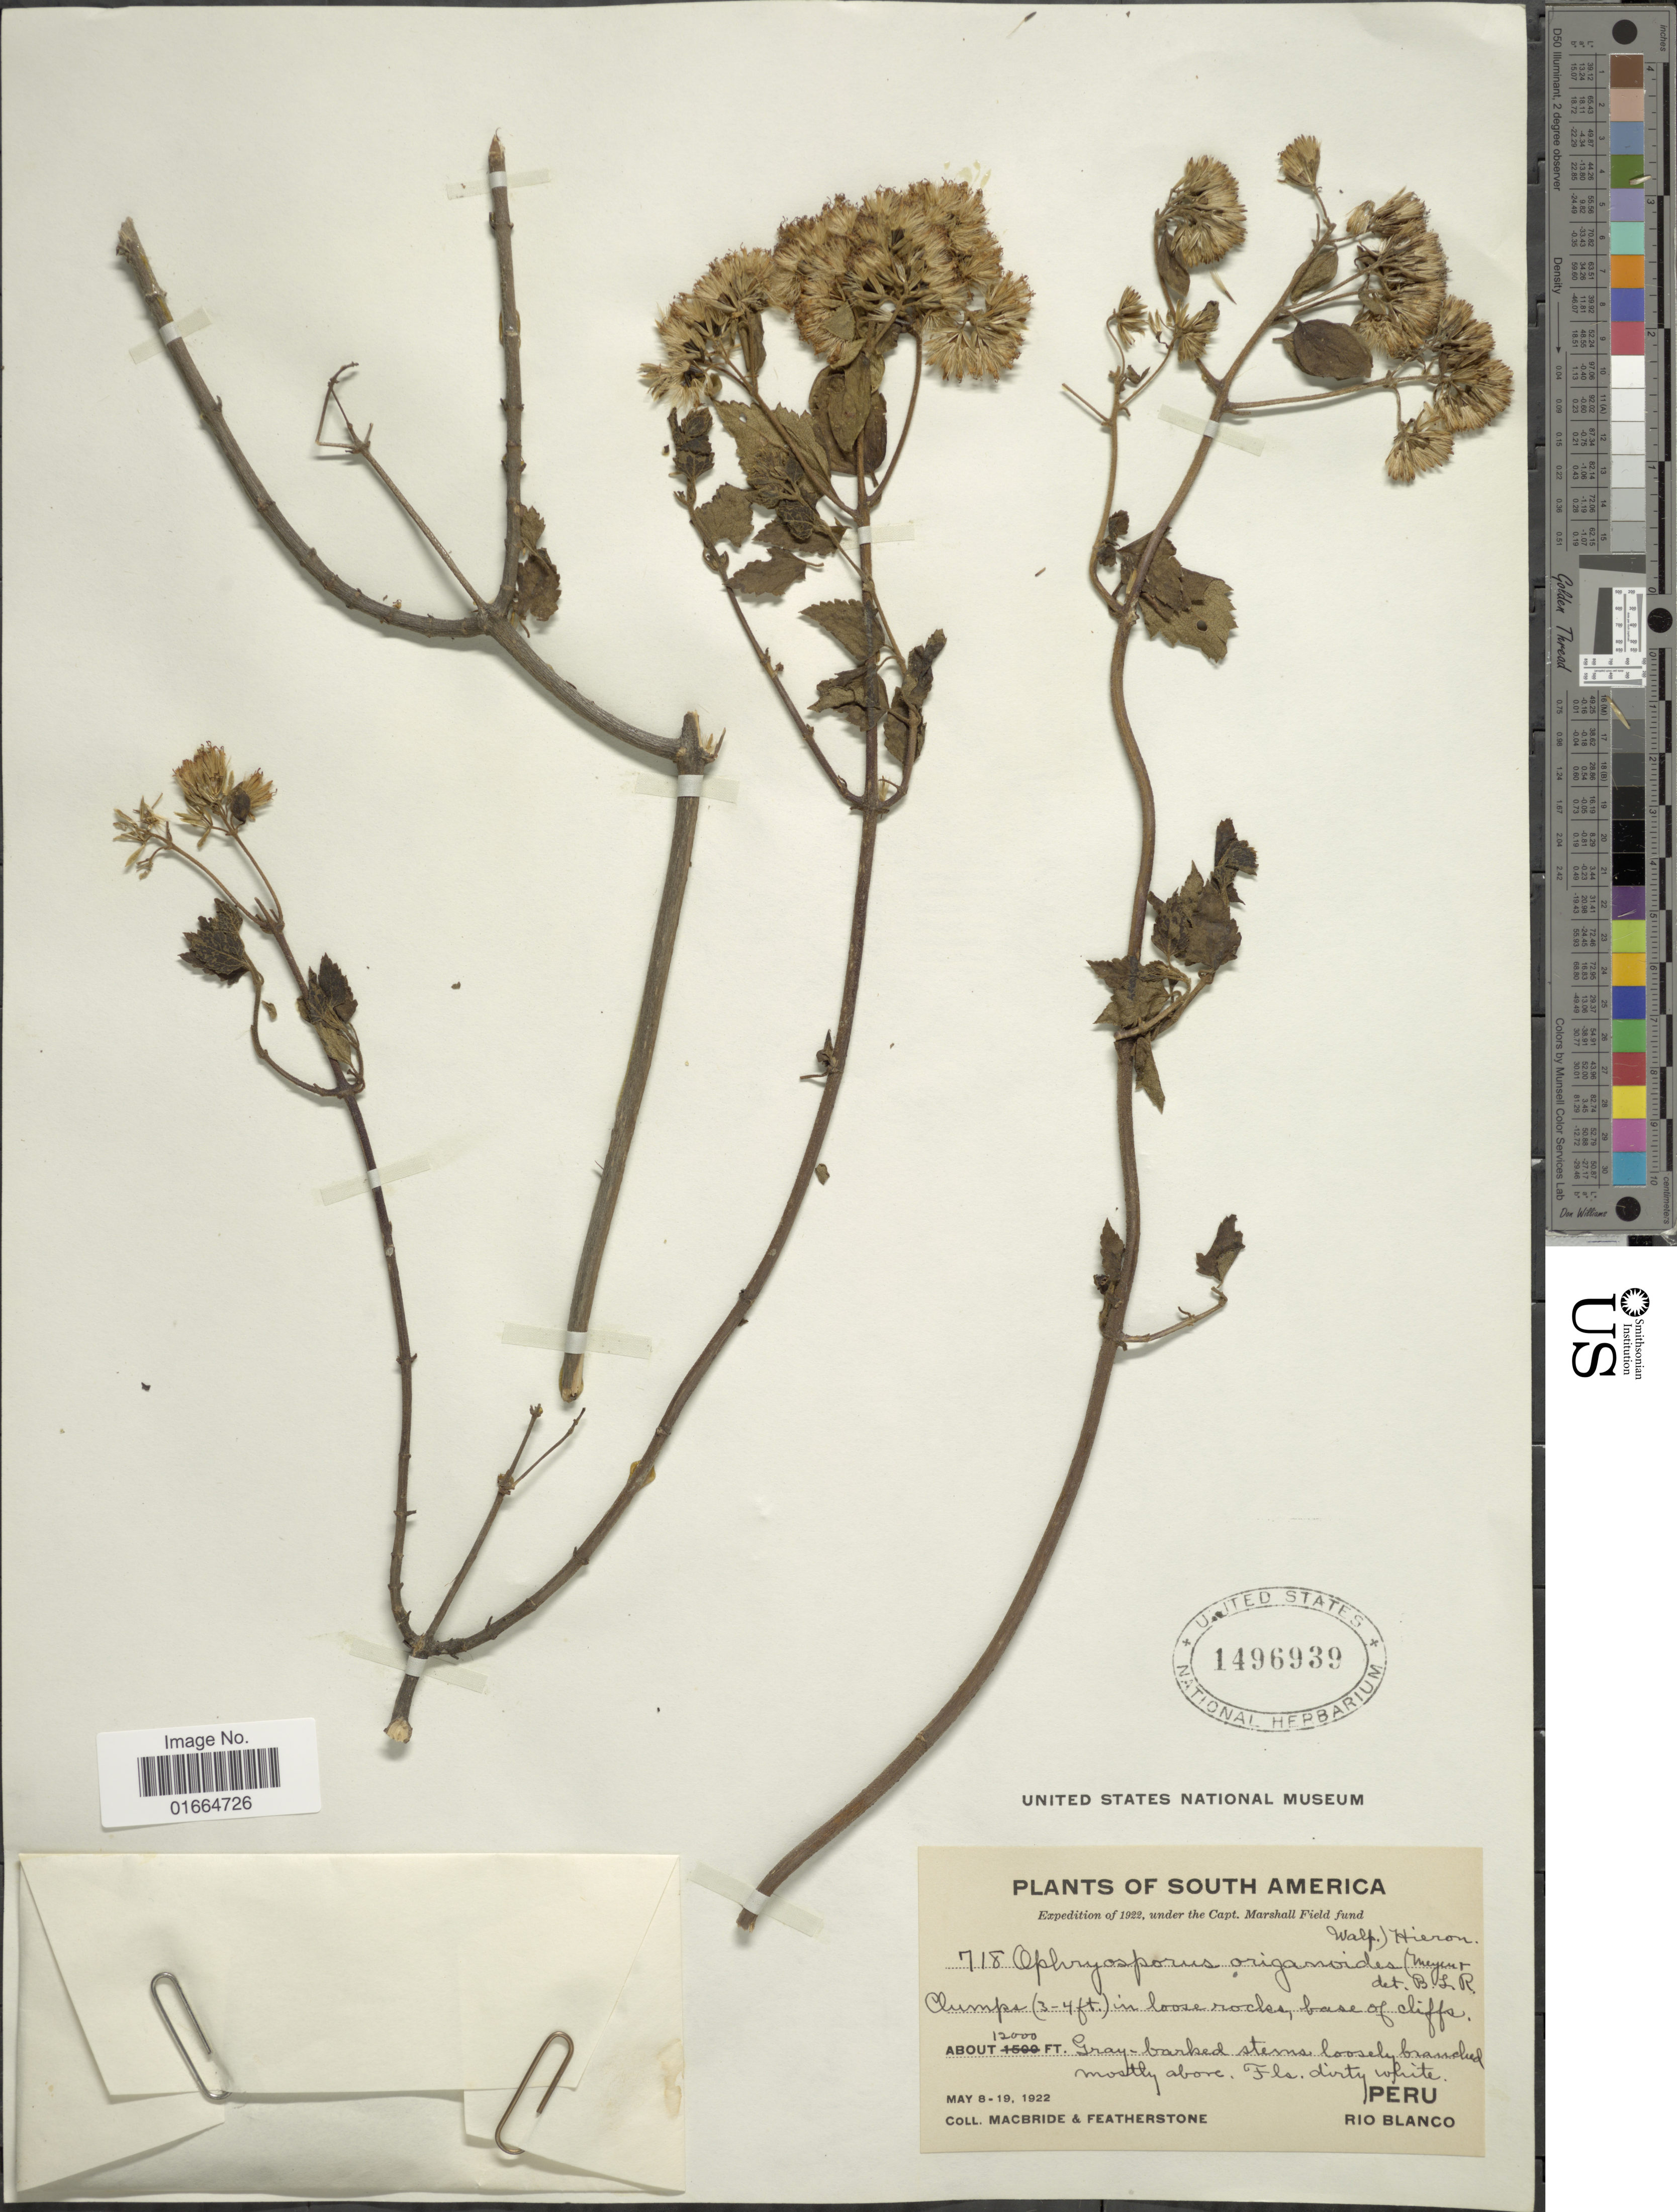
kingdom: Plantae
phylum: Tracheophyta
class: Magnoliopsida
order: Asterales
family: Asteraceae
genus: Ophryosporus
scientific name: Ophryosporus heptanthus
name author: (Sch. Bip. ex Wedd.) R.M. King & H. Rob.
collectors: Macbride, -- & -. Featherstone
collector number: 718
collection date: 1922-05-08/1922-05-19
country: Peru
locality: Rio Blanco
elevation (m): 3658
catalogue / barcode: US 1496939